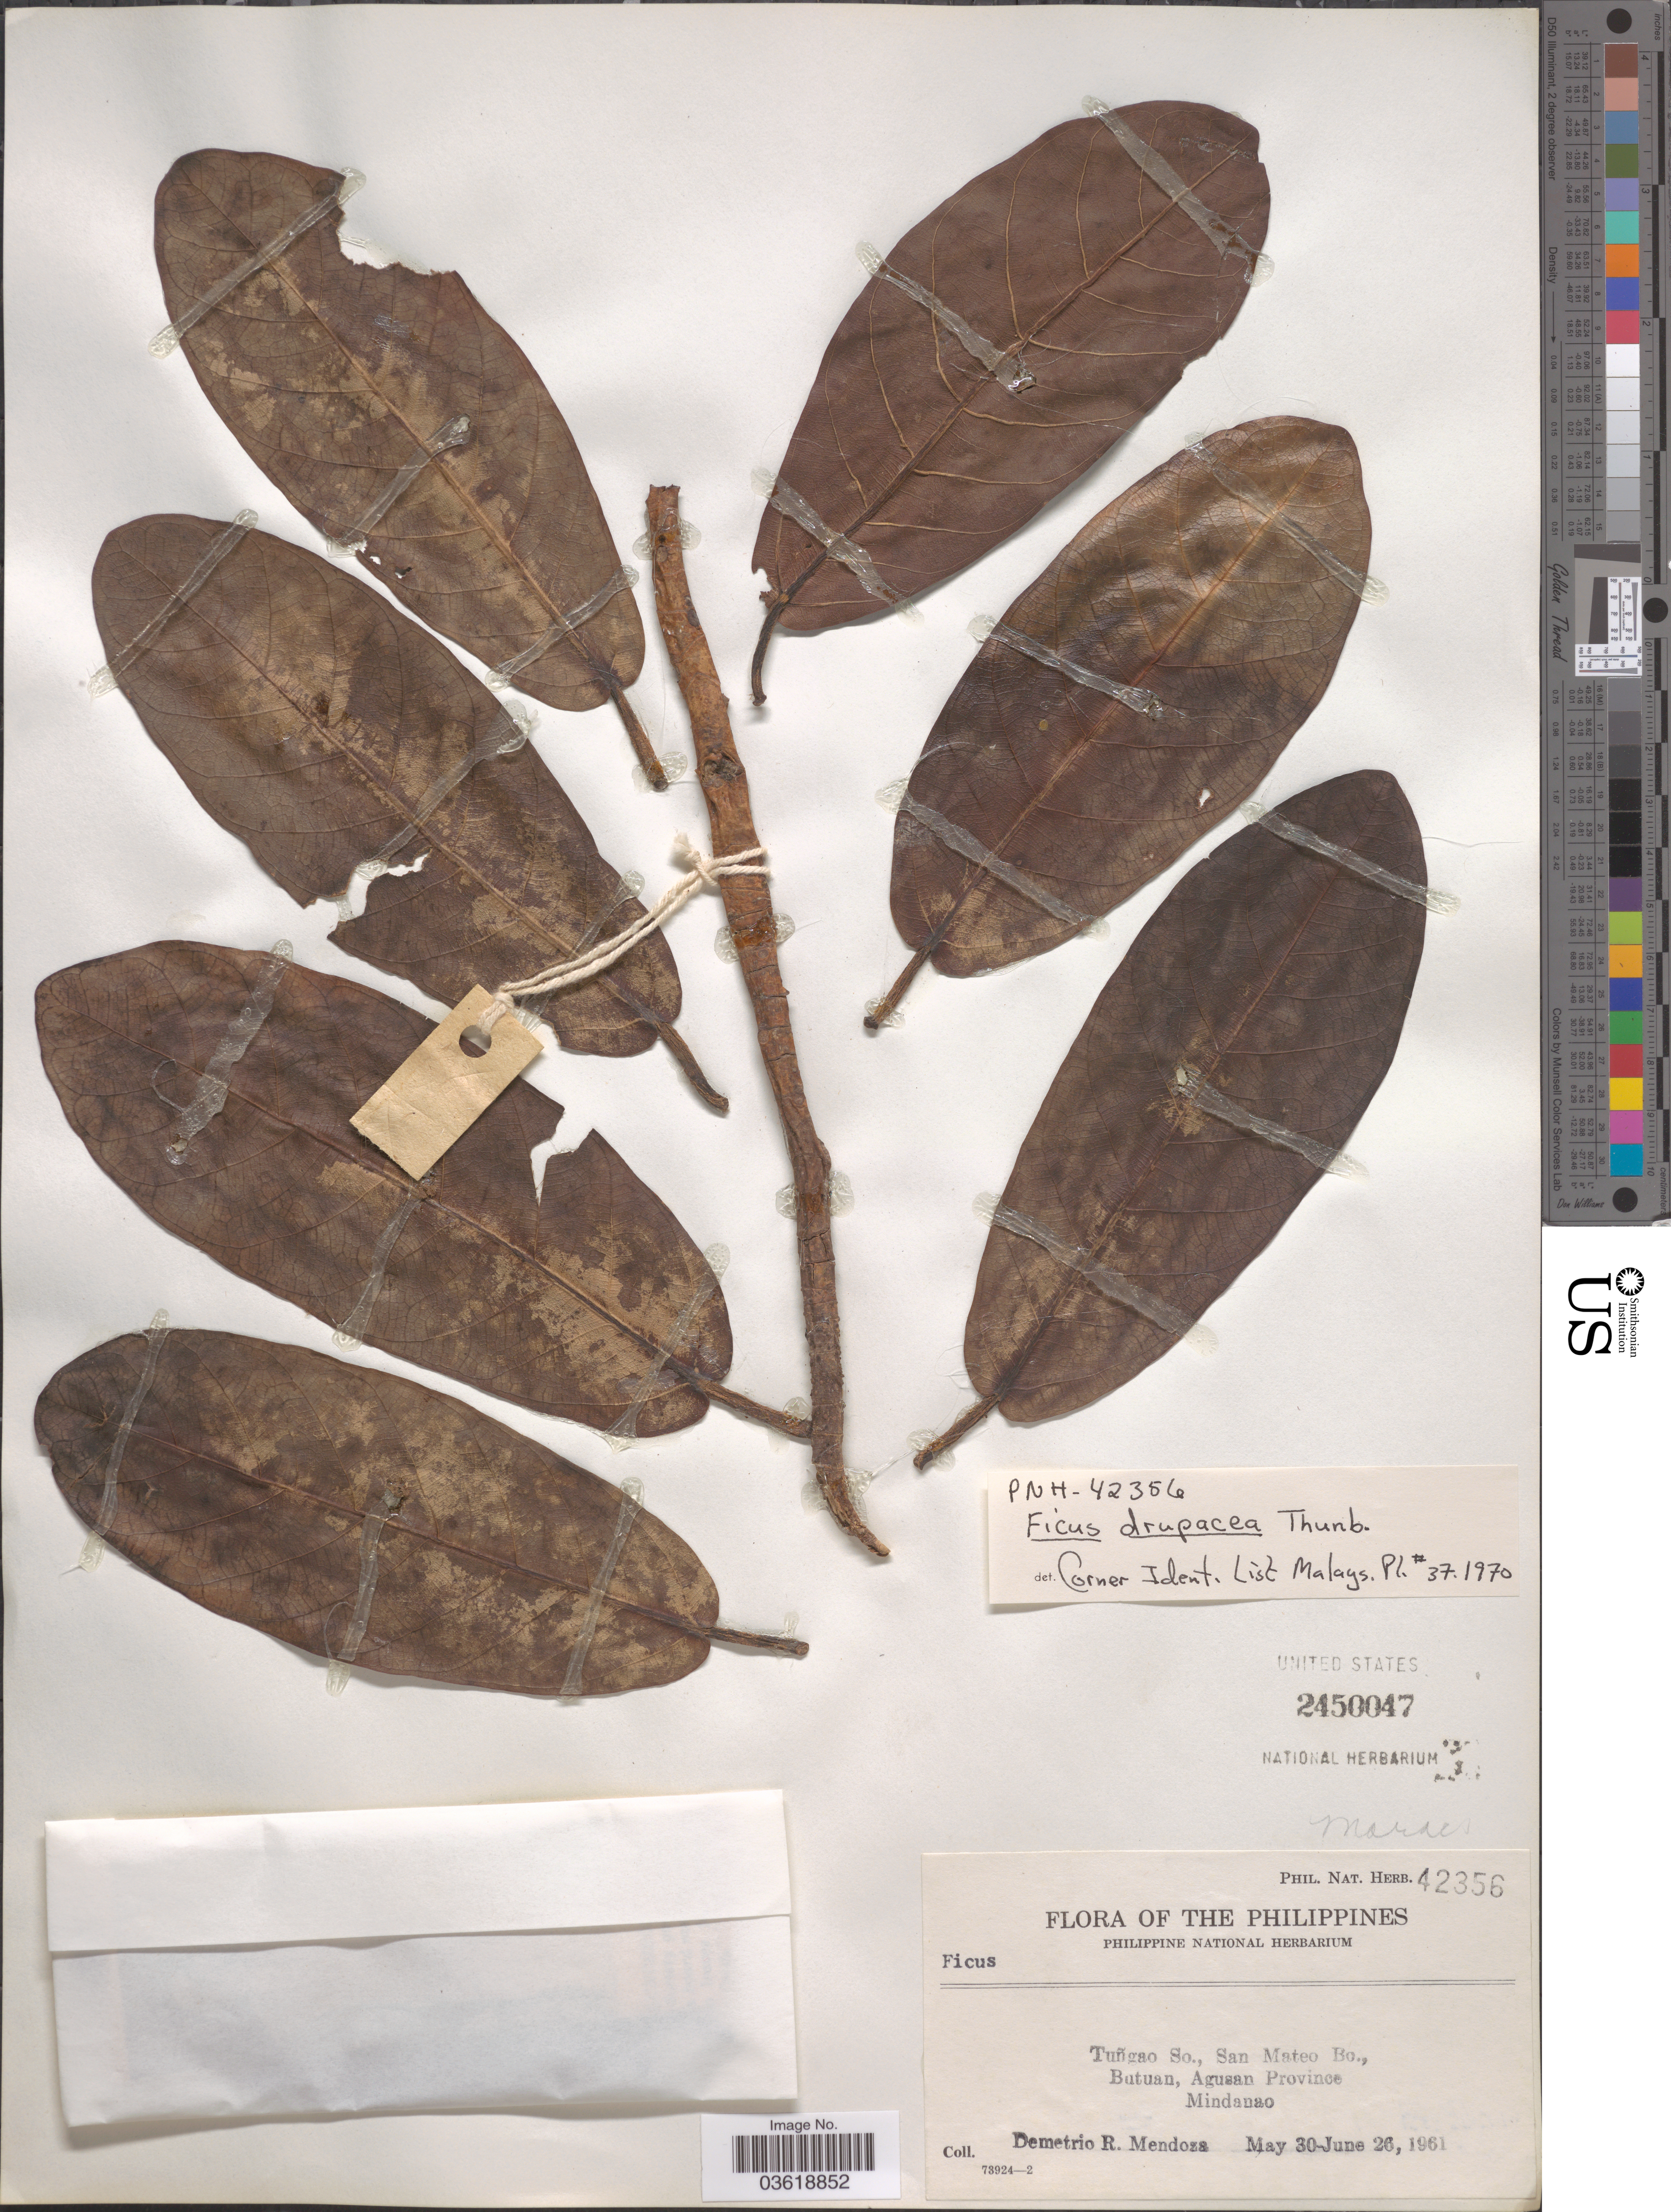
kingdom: Plantae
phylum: Tracheophyta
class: Magnoliopsida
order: Rosales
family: Moraceae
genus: Ficus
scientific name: Ficus drupacea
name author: Thunb.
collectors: D. Mendoza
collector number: Phil. Nat. Herb. 42356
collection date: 1961-05-30/1961-06-26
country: Philippines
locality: Tuñgao So., San Mateo Bo., Butuan, Agusan Province. Mindanao.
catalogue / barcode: US 2450047